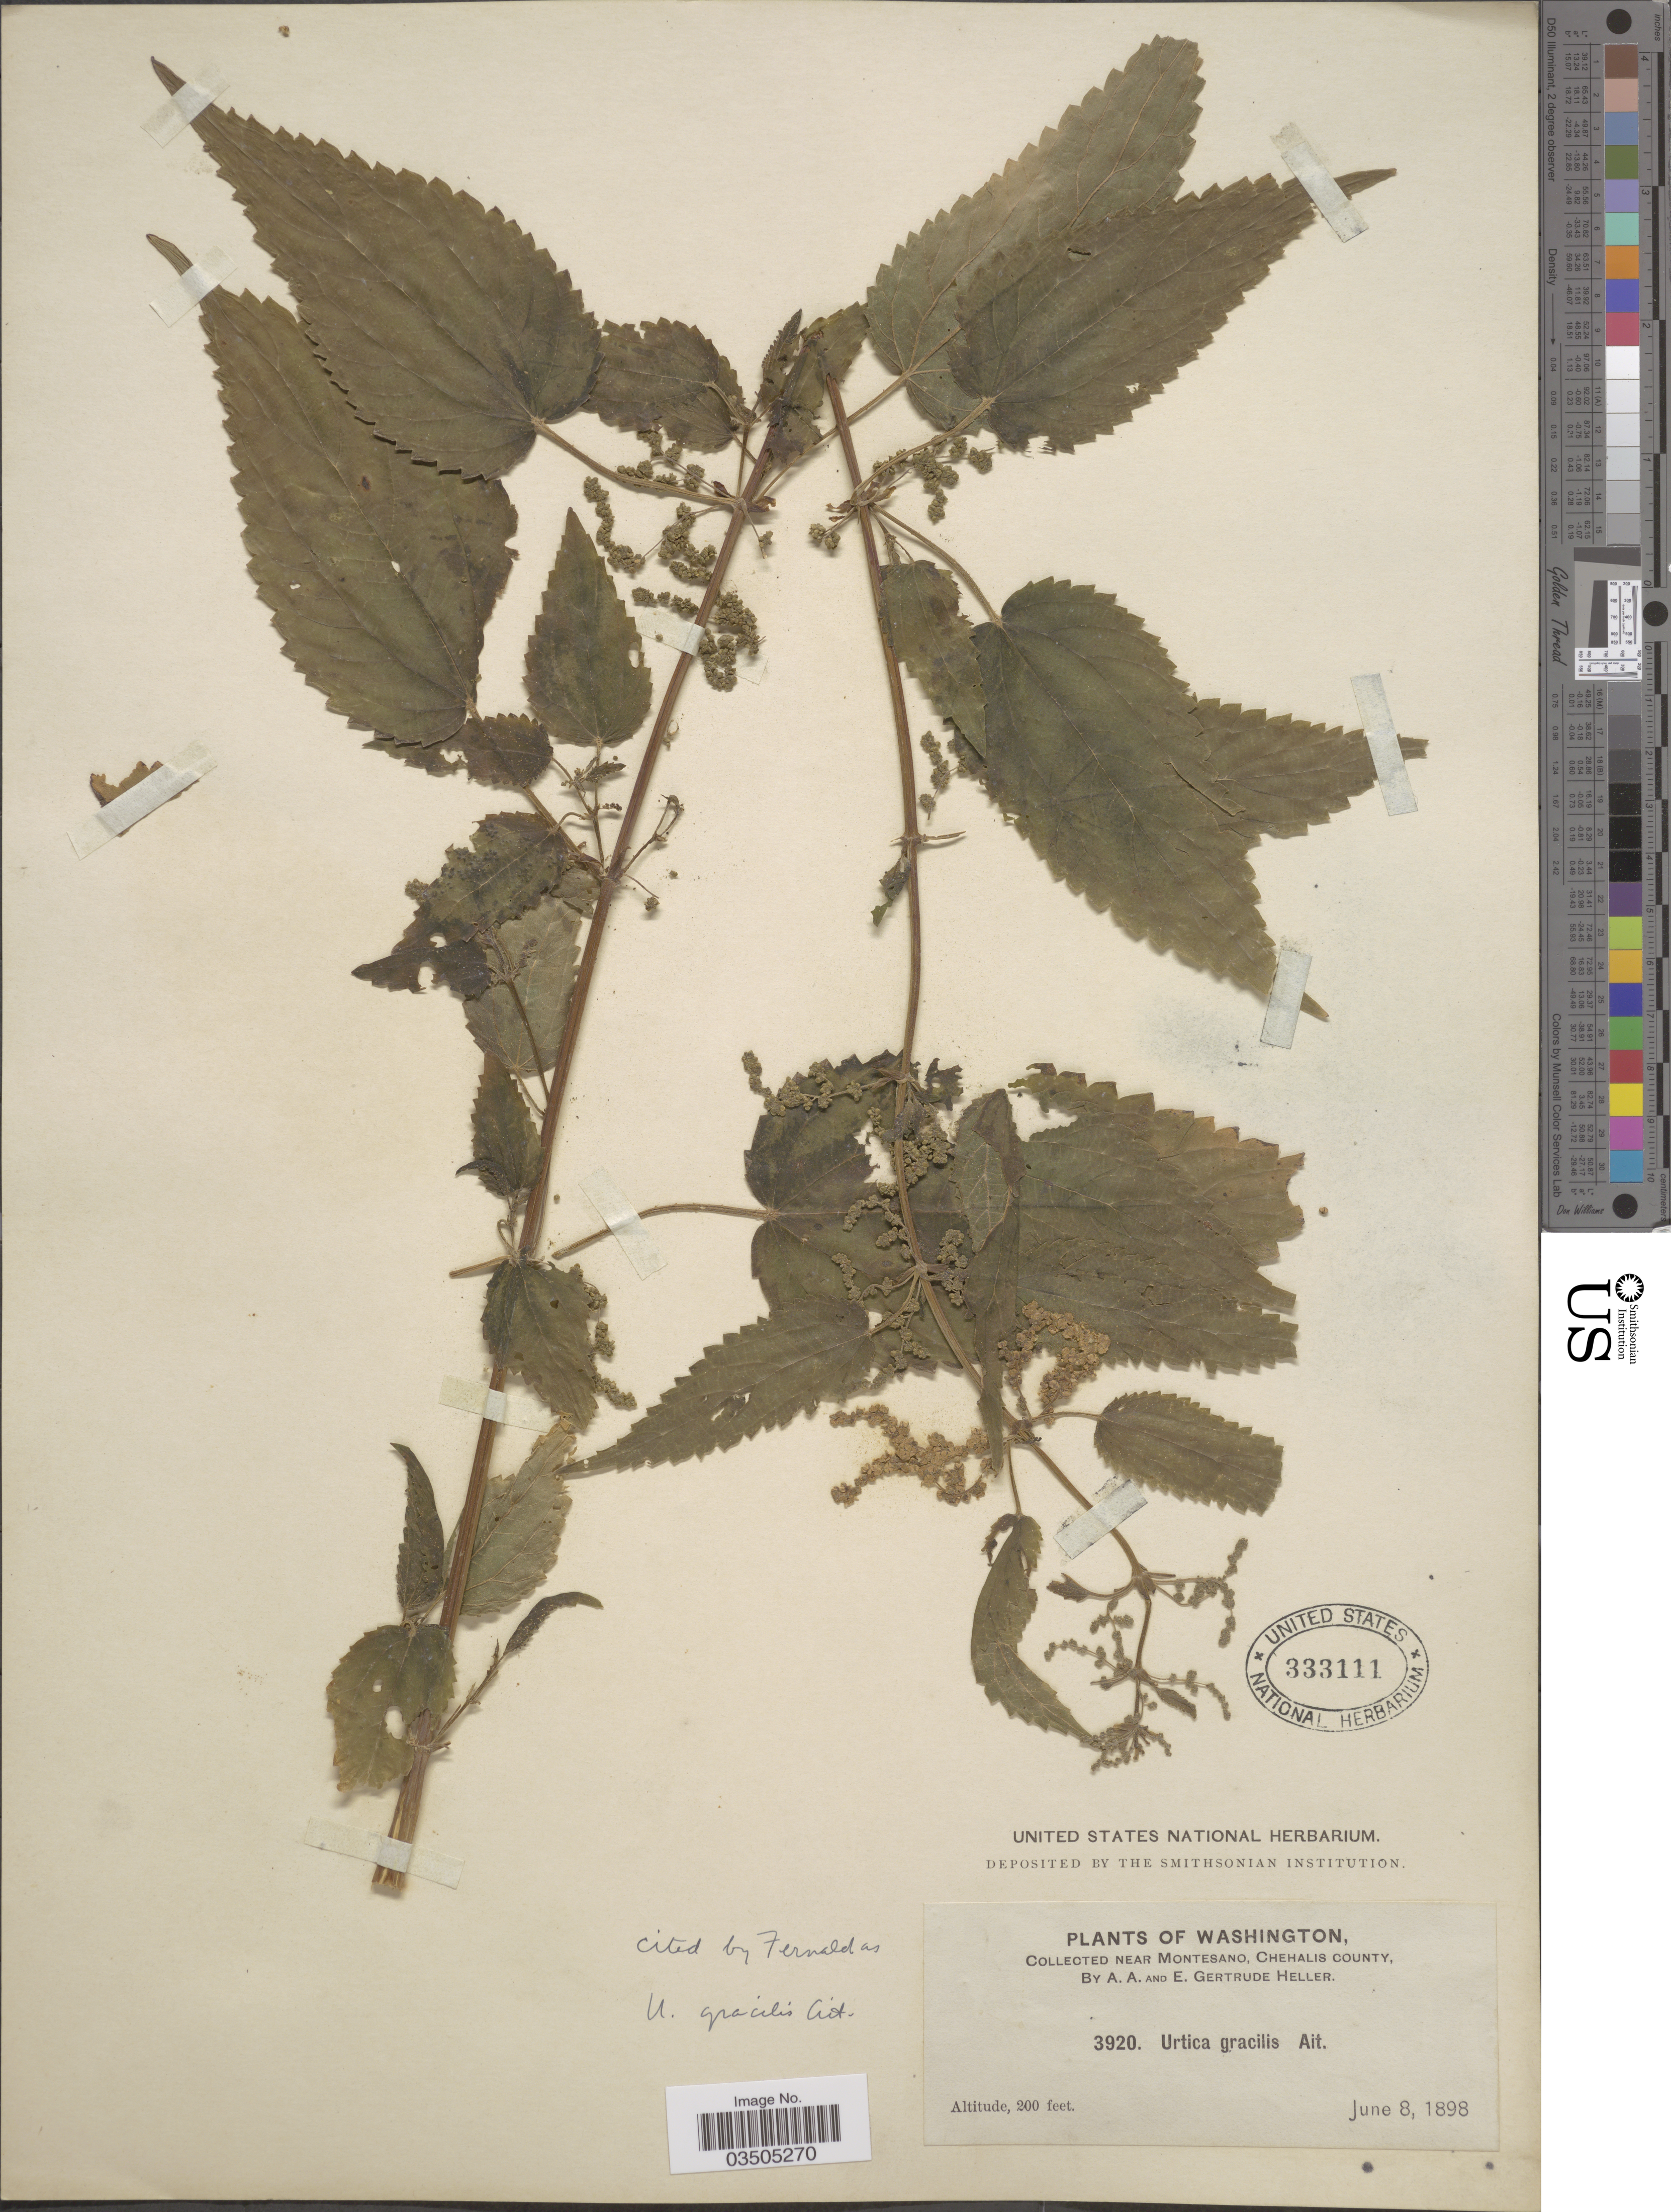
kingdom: Plantae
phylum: Tracheophyta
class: Magnoliopsida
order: Rosales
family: Urticaceae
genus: Urtica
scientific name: Urtica dioica subsp. gracilis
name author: L.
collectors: A. A. Heller & E. G. Heller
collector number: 3920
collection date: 1898-06-08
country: United States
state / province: Washington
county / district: Grays Harbor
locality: Near Montesano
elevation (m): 61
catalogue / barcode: US 333111